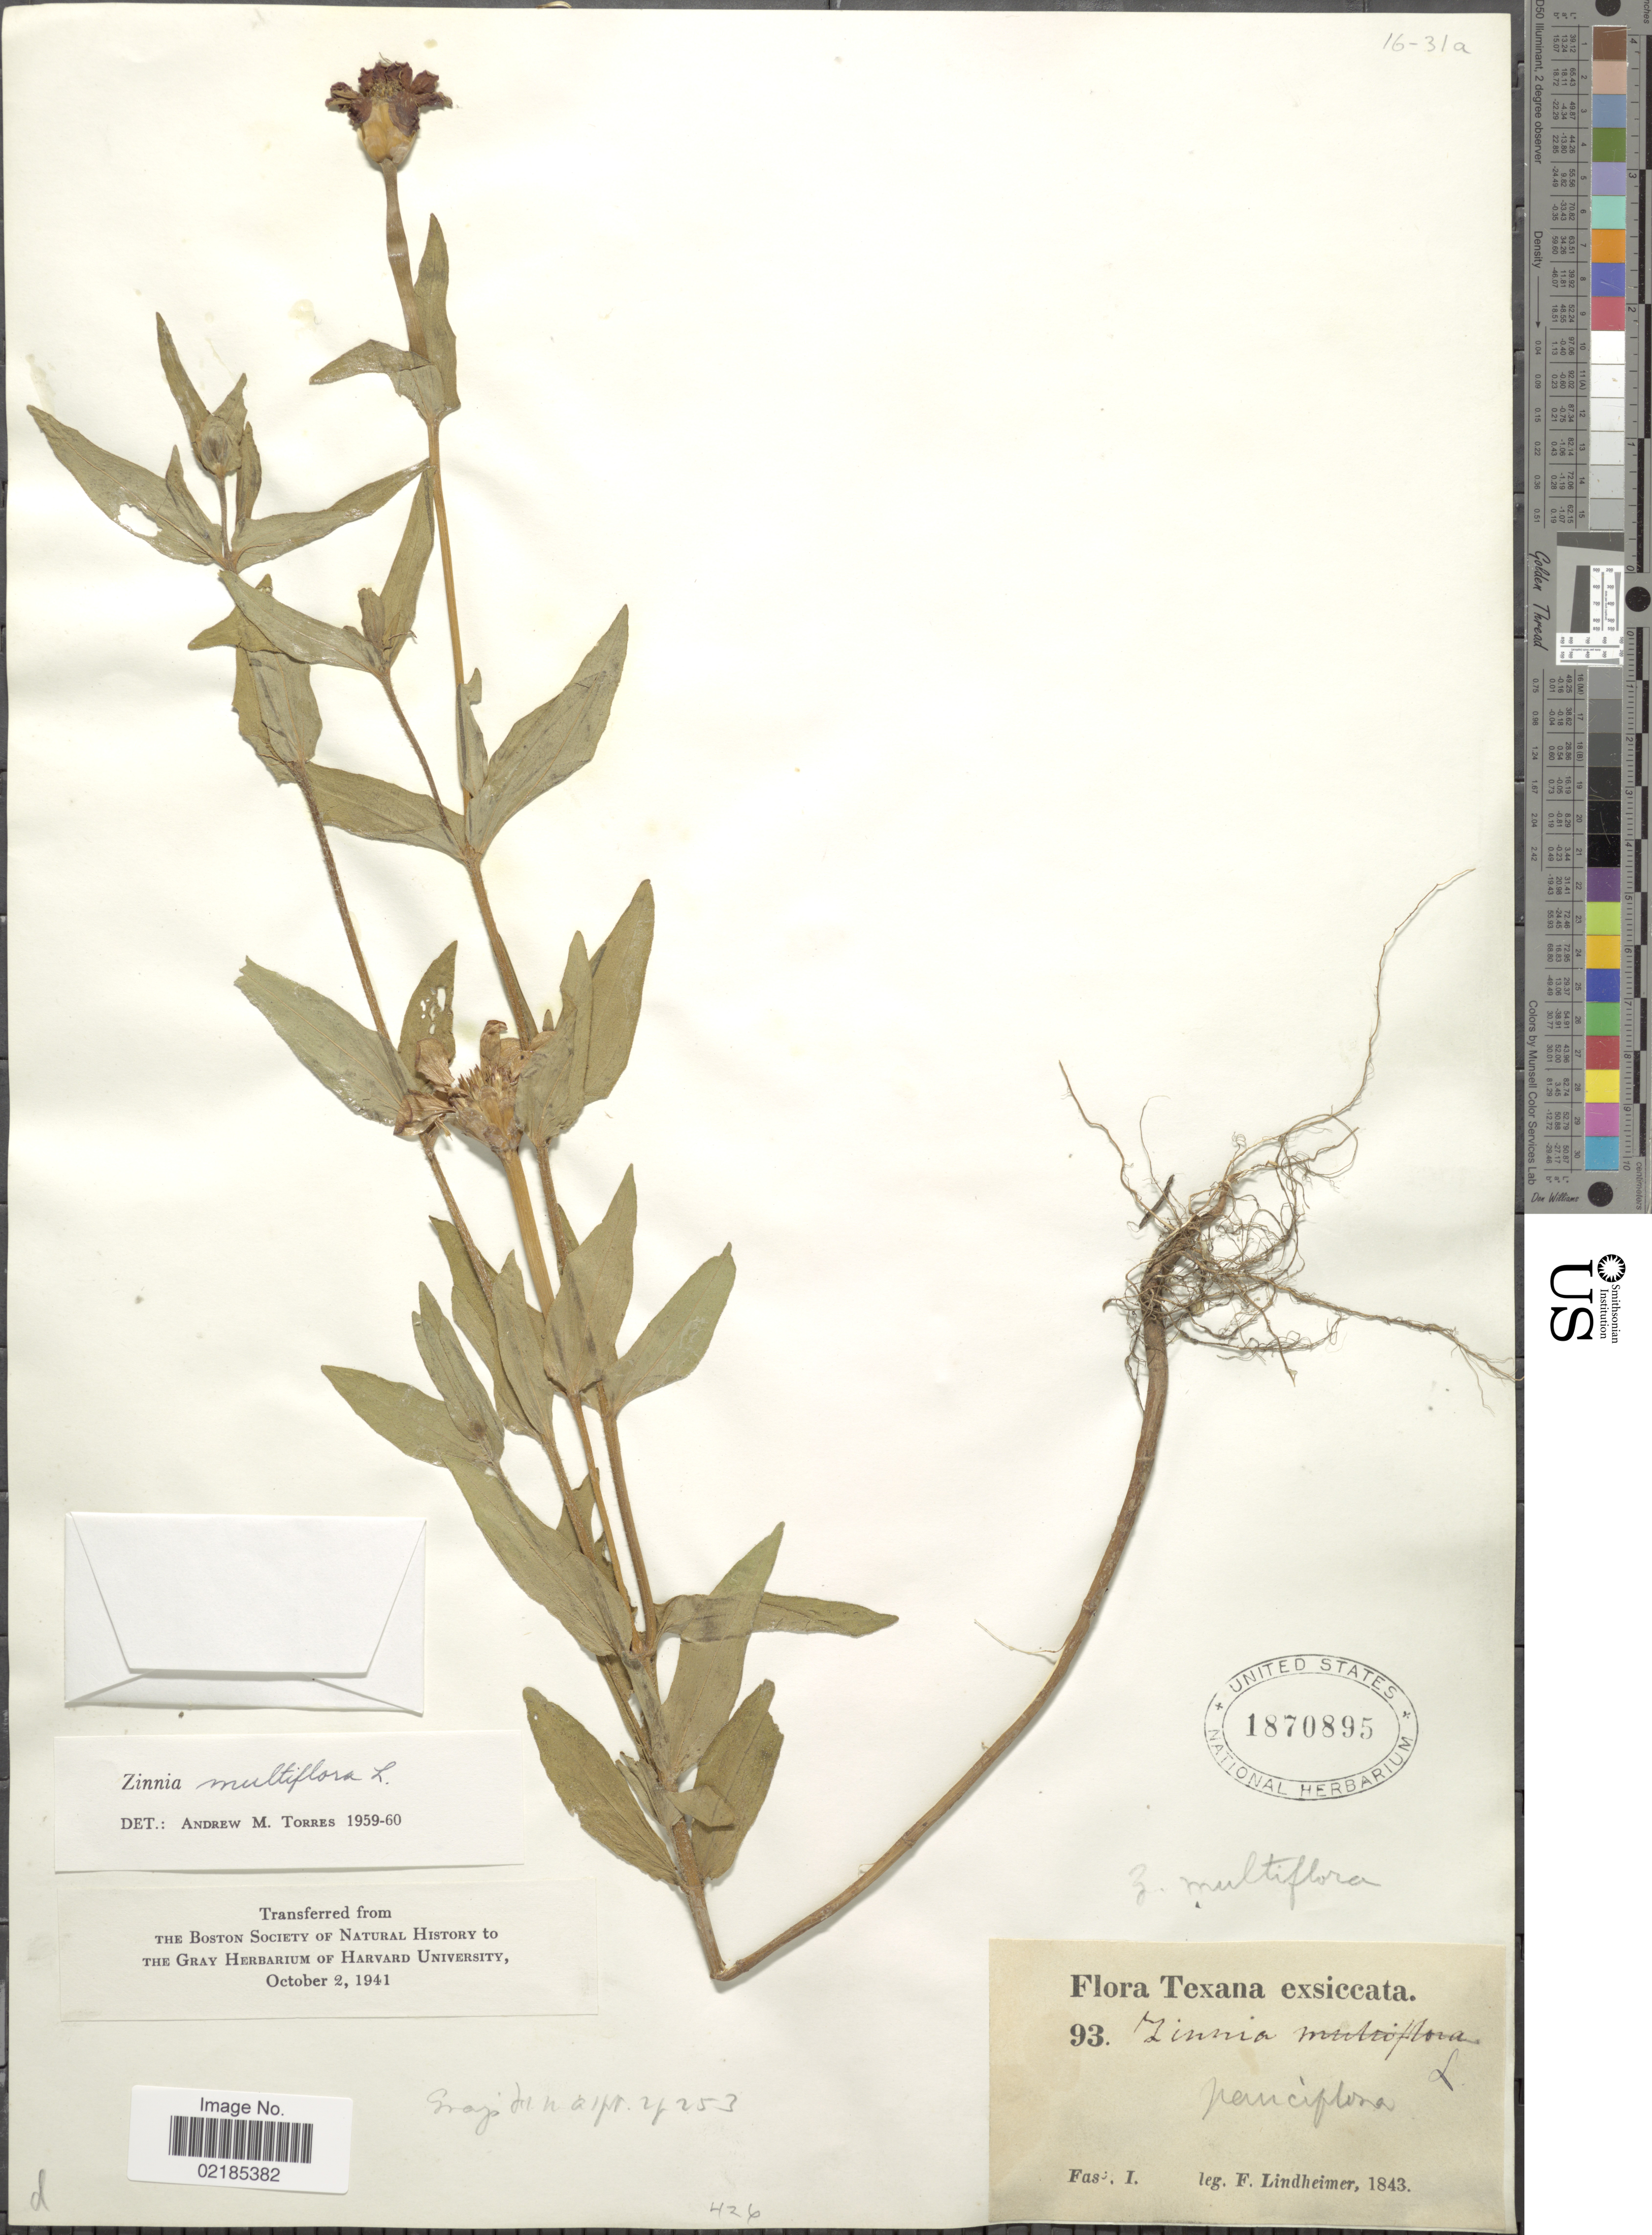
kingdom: Plantae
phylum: Tracheophyta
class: Magnoliopsida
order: Asterales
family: Asteraceae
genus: Zinnia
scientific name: Zinnia multiflora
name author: L.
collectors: F. Lindheimer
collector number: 93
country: United States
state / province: Texas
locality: Fasc. I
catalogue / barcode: US 1870895